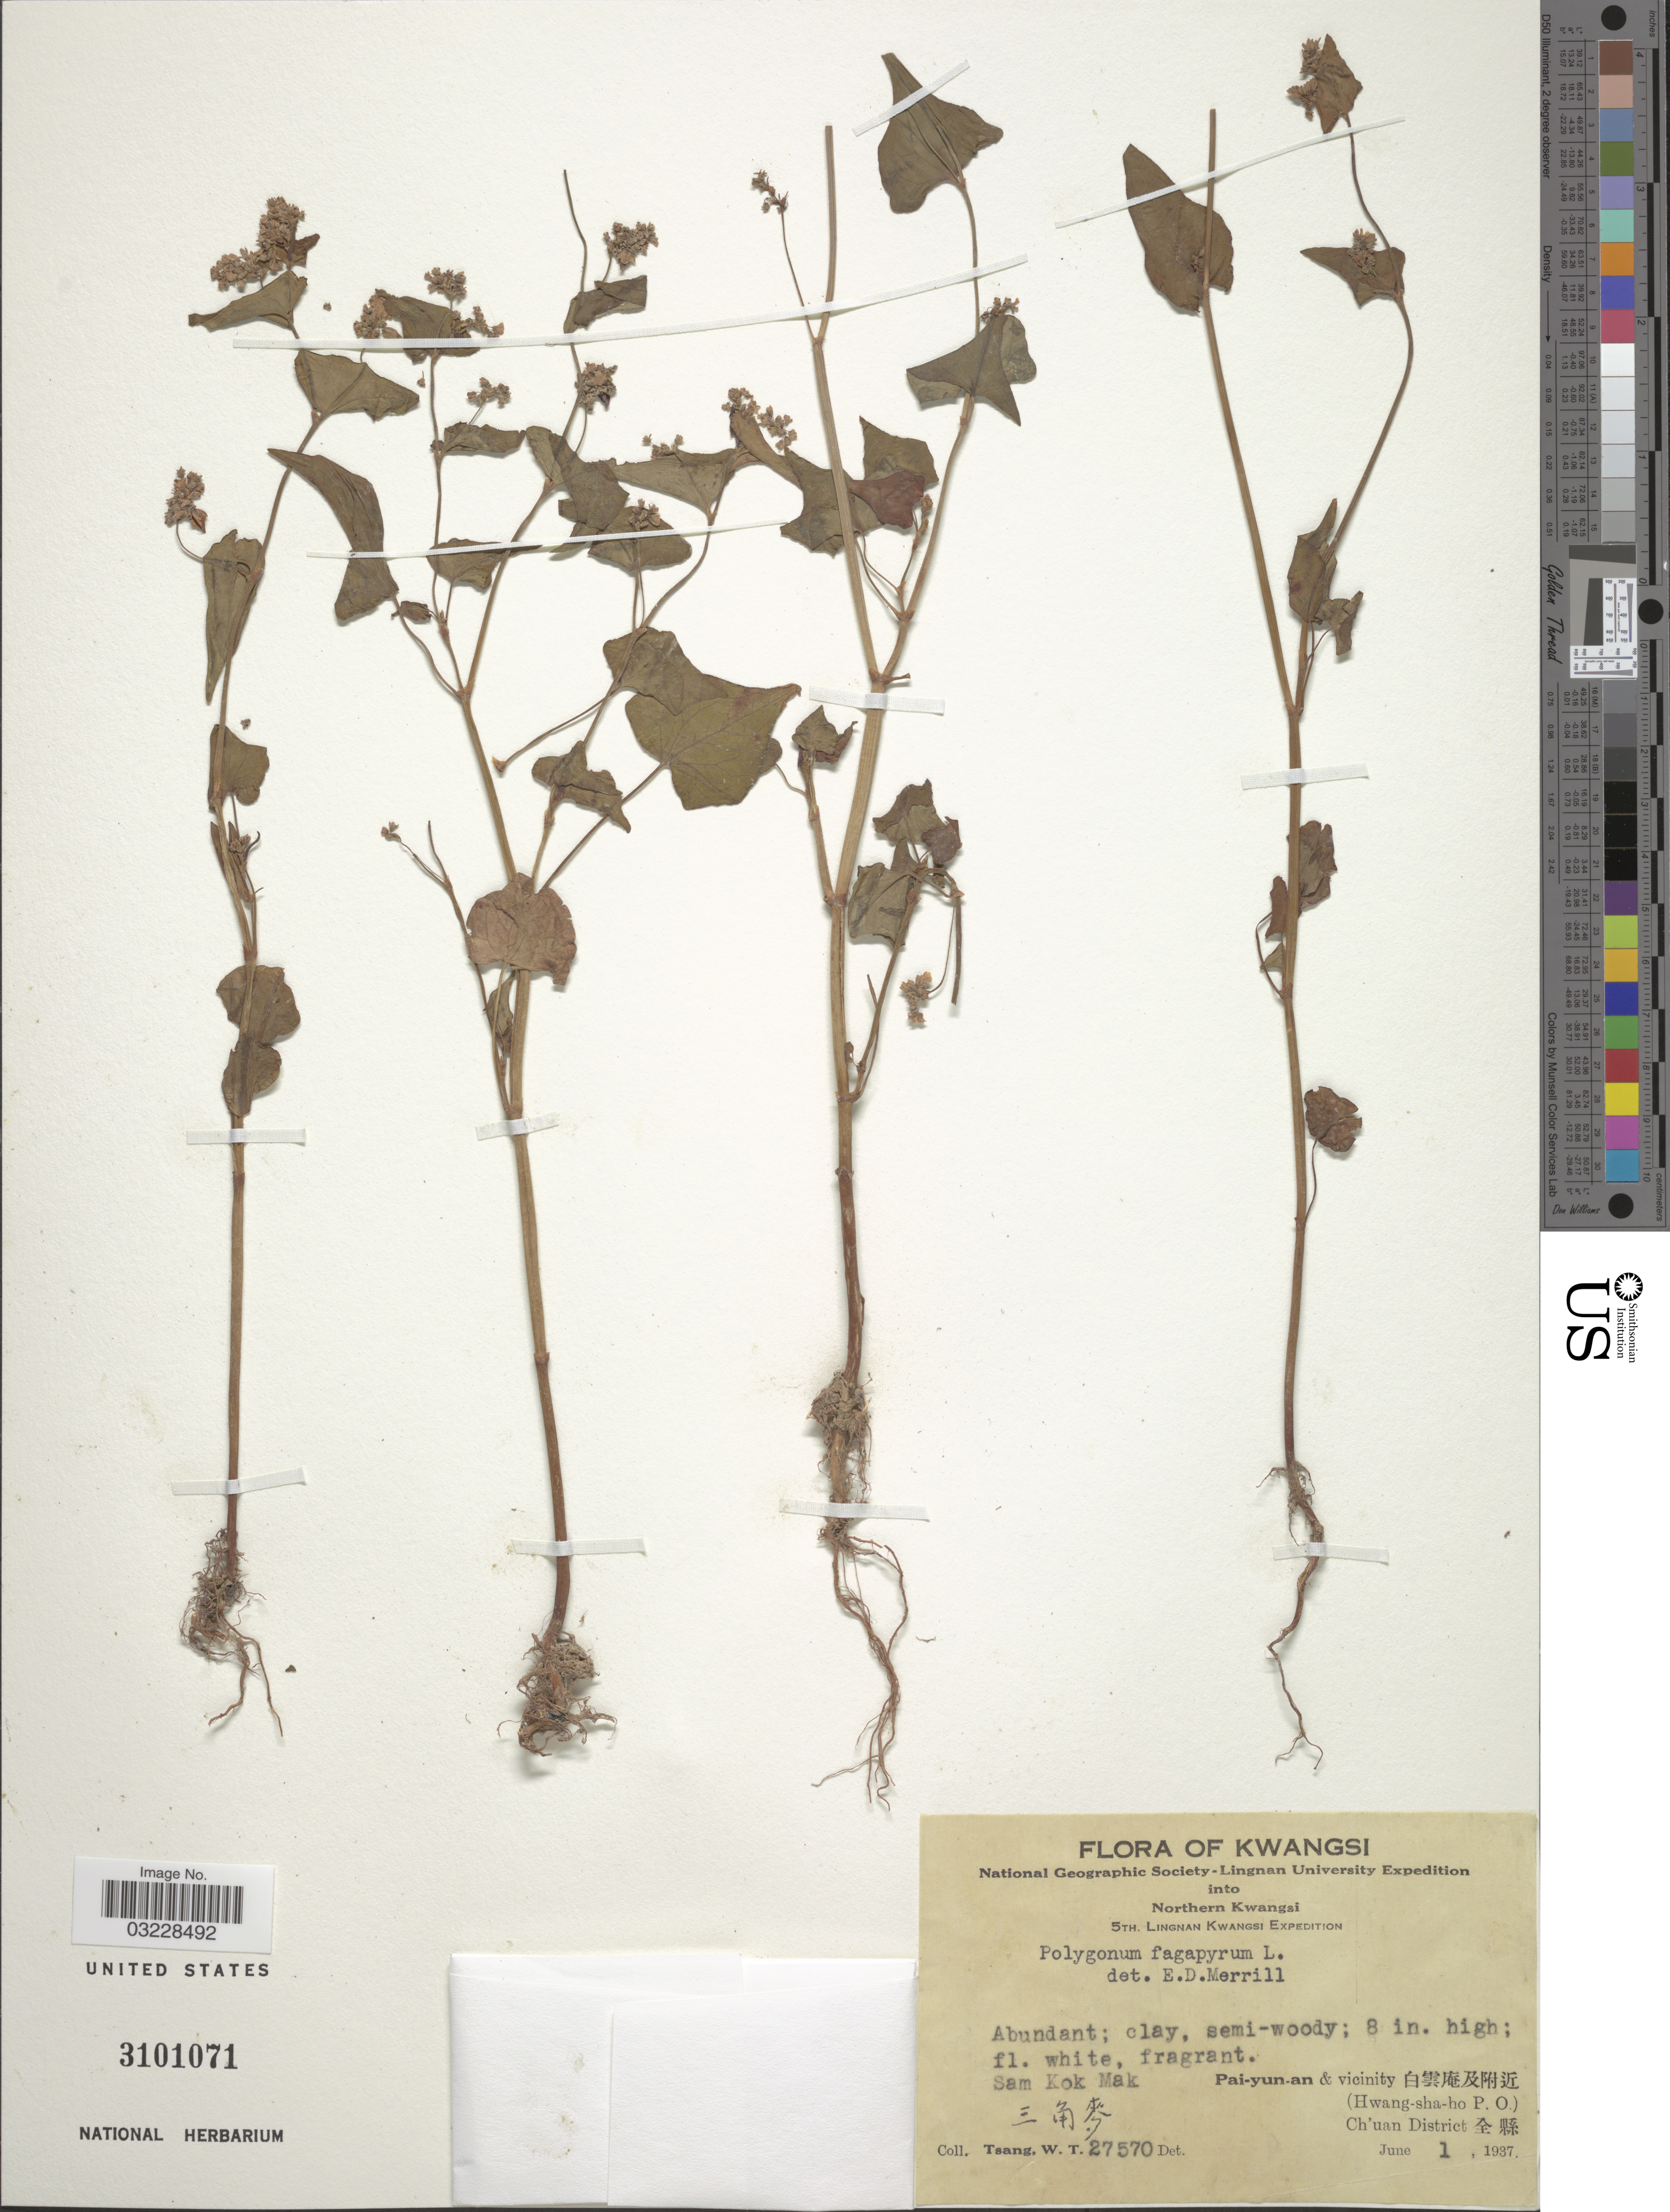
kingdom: Plantae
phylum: Tracheophyta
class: Magnoliopsida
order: Caryophyllales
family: Polygonaceae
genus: Polygonum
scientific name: Polygonum fagopyrum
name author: L.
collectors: W. T. Tsang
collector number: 27570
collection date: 1937-06-01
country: China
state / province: Guangxi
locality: Kwangsi. Northern Kwangsi. Sam Kok Mak. Pai-yun-an & vicinity X. (Hwang-sha-ho P.O.). Ch'uan District X.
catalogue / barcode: US 3101071